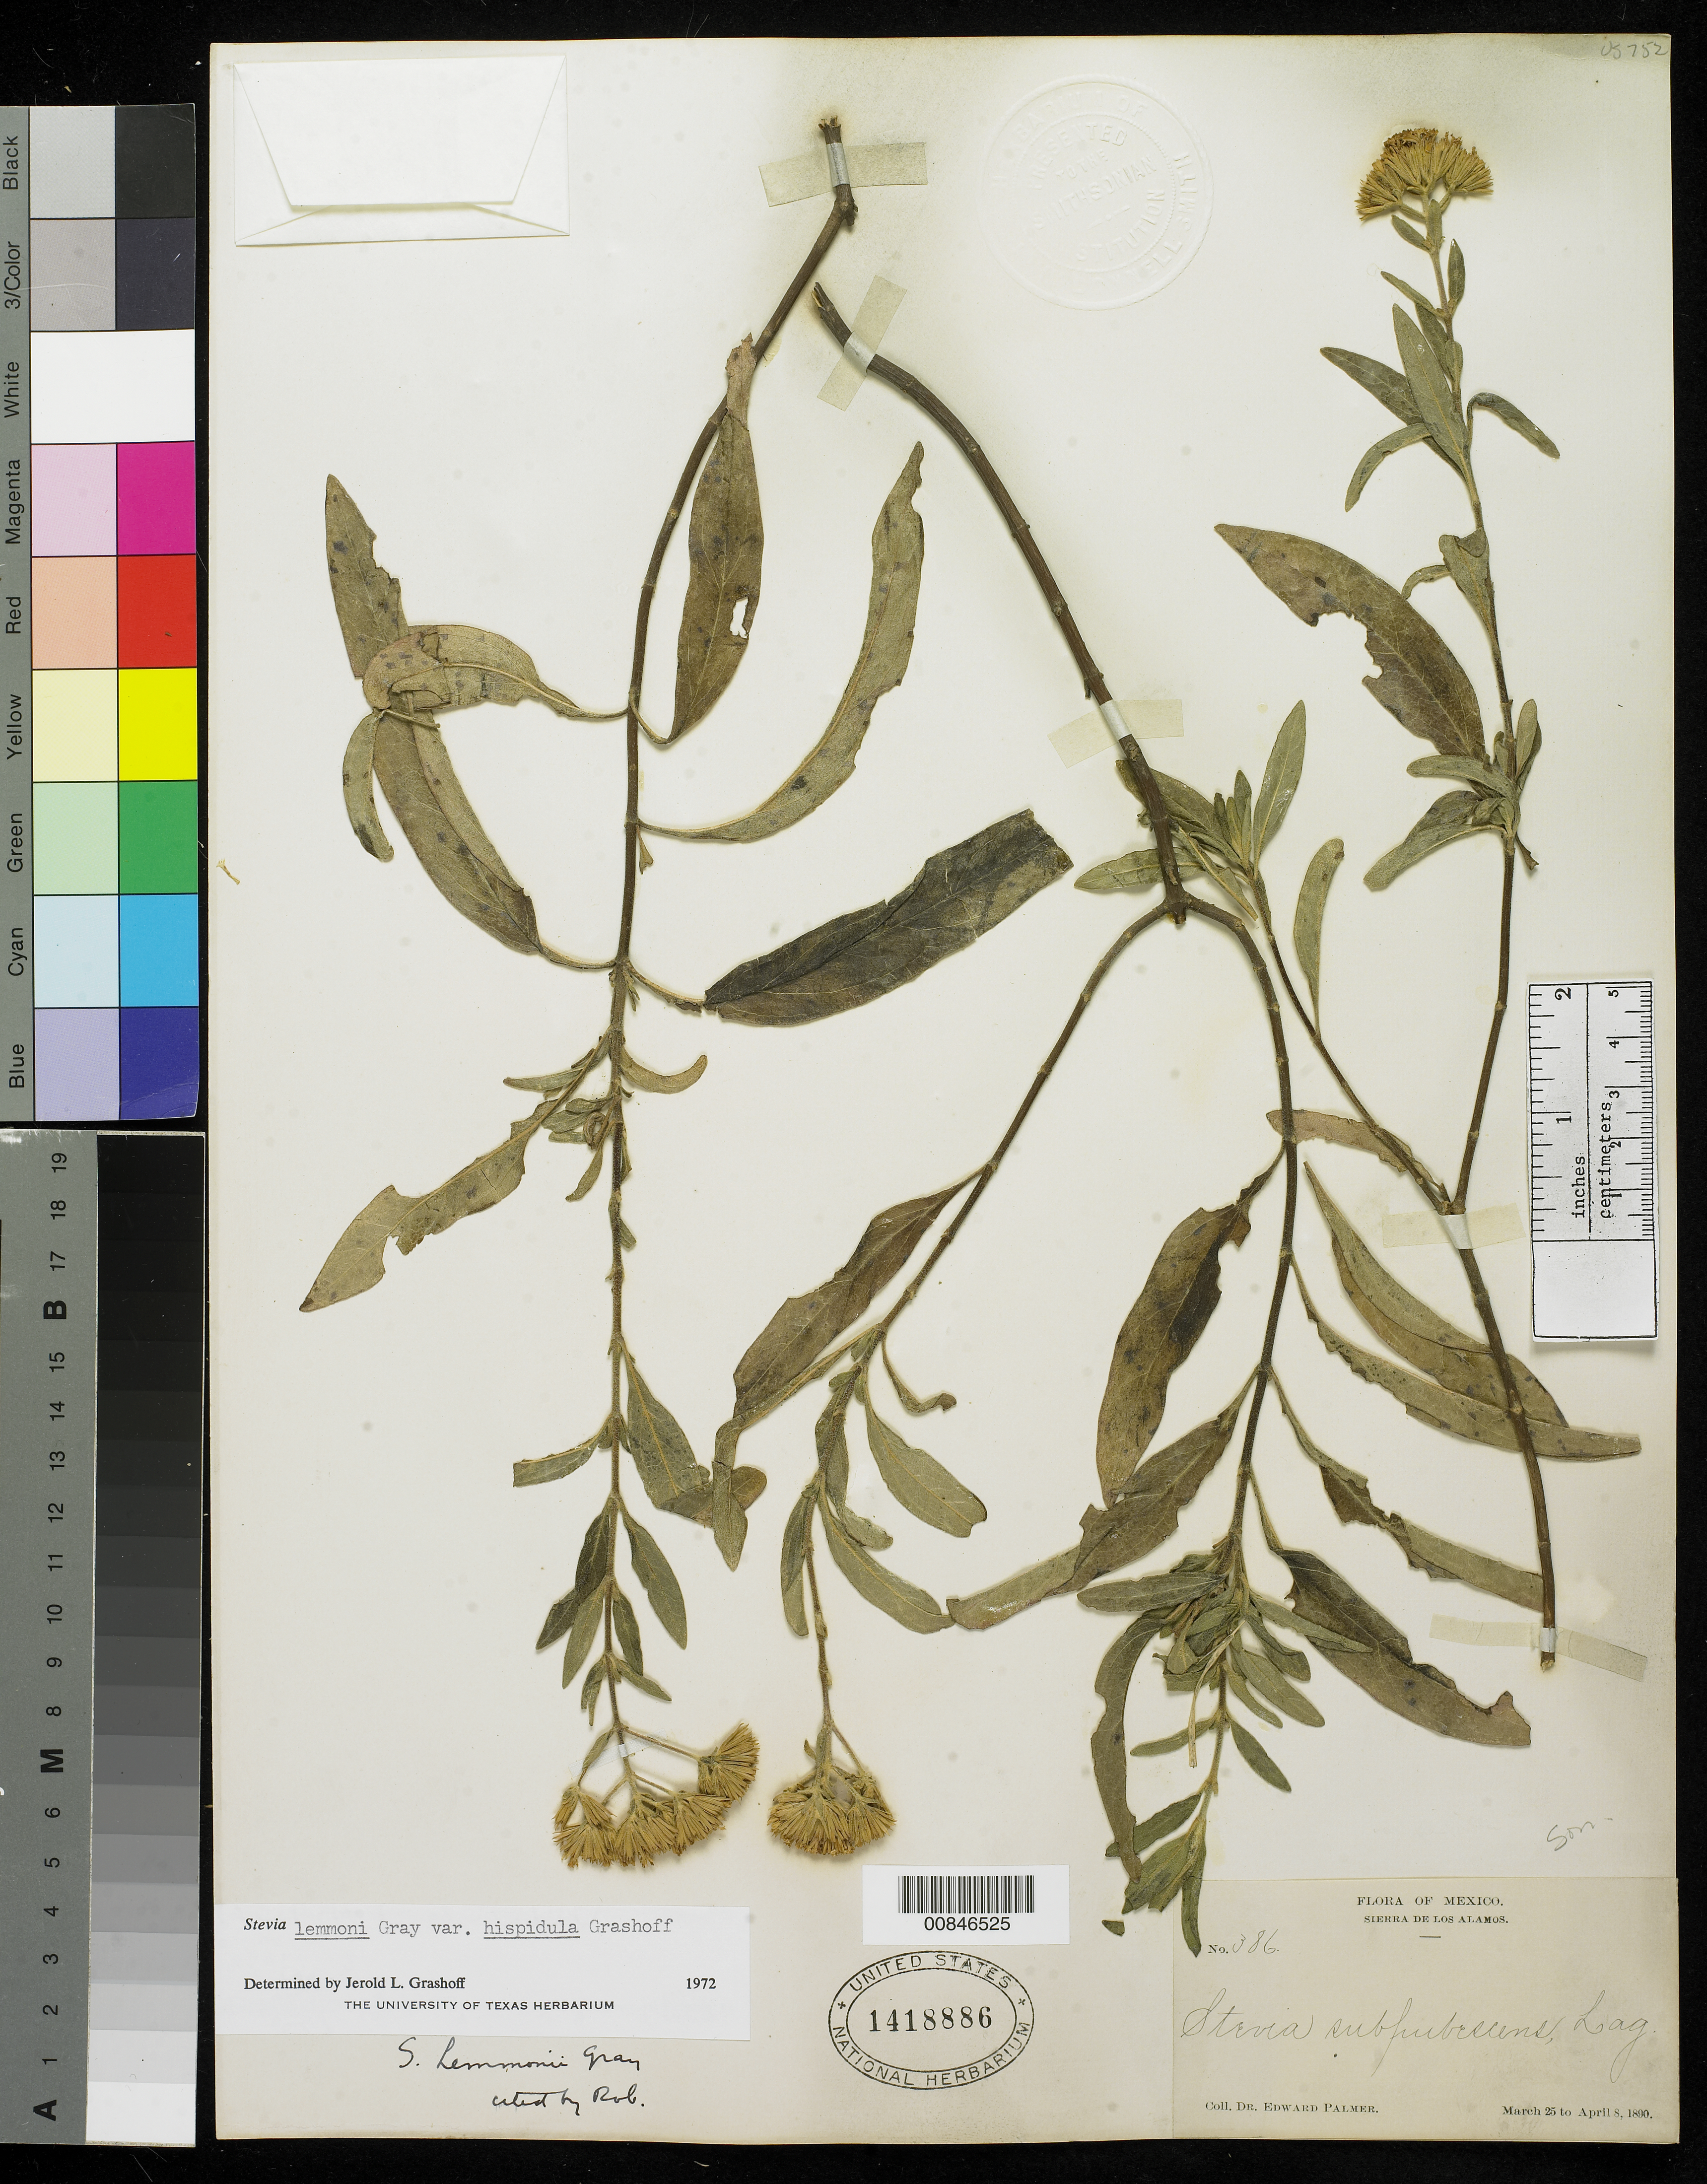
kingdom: Plantae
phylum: Tracheophyta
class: Magnoliopsida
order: Asterales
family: Asteraceae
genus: Stevia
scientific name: Stevia lemmonii var. hispidula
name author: Grashoff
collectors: E. Palmer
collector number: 386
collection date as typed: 25 Mar 1890 to 08 Apr 1890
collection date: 1890-03-25/1890-04-08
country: Mexico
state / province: Sonora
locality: Sierra de los Alamos, Sonora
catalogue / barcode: US 1418886